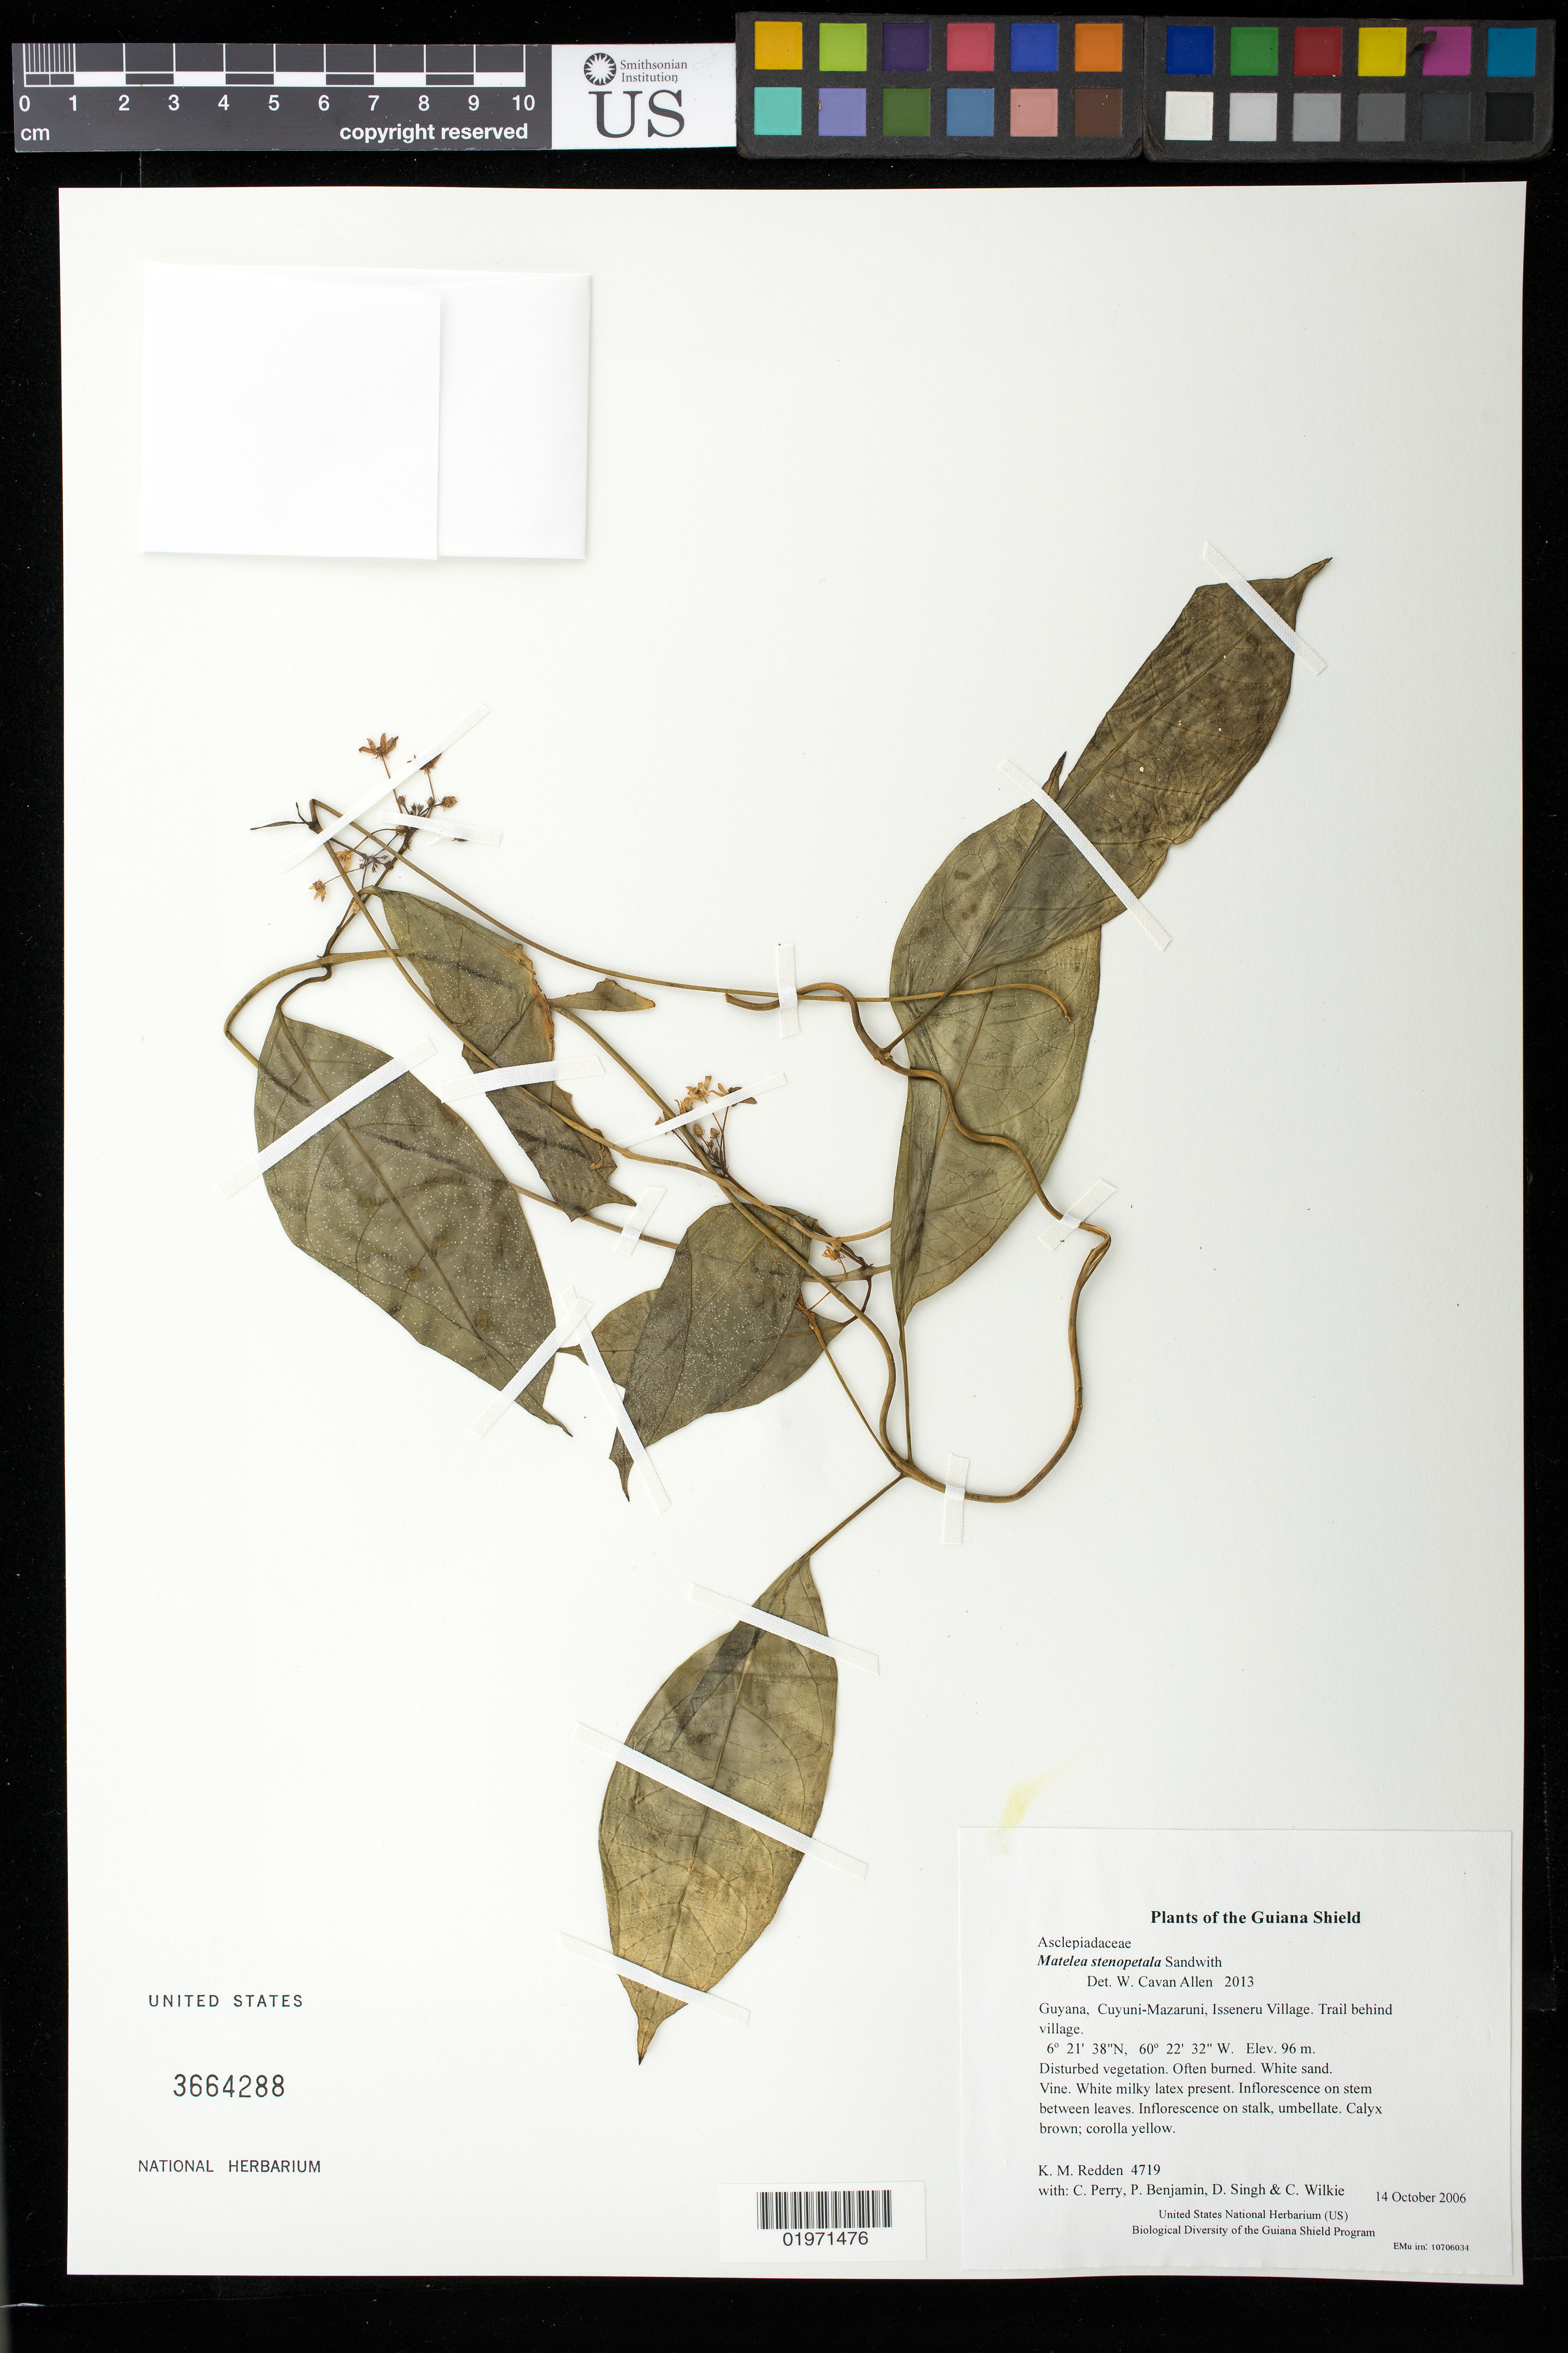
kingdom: Plantae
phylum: Tracheophyta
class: Magnoliopsida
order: Gentianales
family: Apocynaceae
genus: Matelea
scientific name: Matelea stenopetala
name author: Sandwith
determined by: Allen, W. C., (UNITED STATES)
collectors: K. M. Redden, C. Perry, P. Benjamin, D. Singh & C. Wilkie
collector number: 4719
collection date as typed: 14 October 2006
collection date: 2006-10-14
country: Guyana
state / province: Cuyuni-Mazaruni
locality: Isseneru Village. Trail behind village.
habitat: Disturbed vegetation. Often burned. White sand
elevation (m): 96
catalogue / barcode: US 3664288